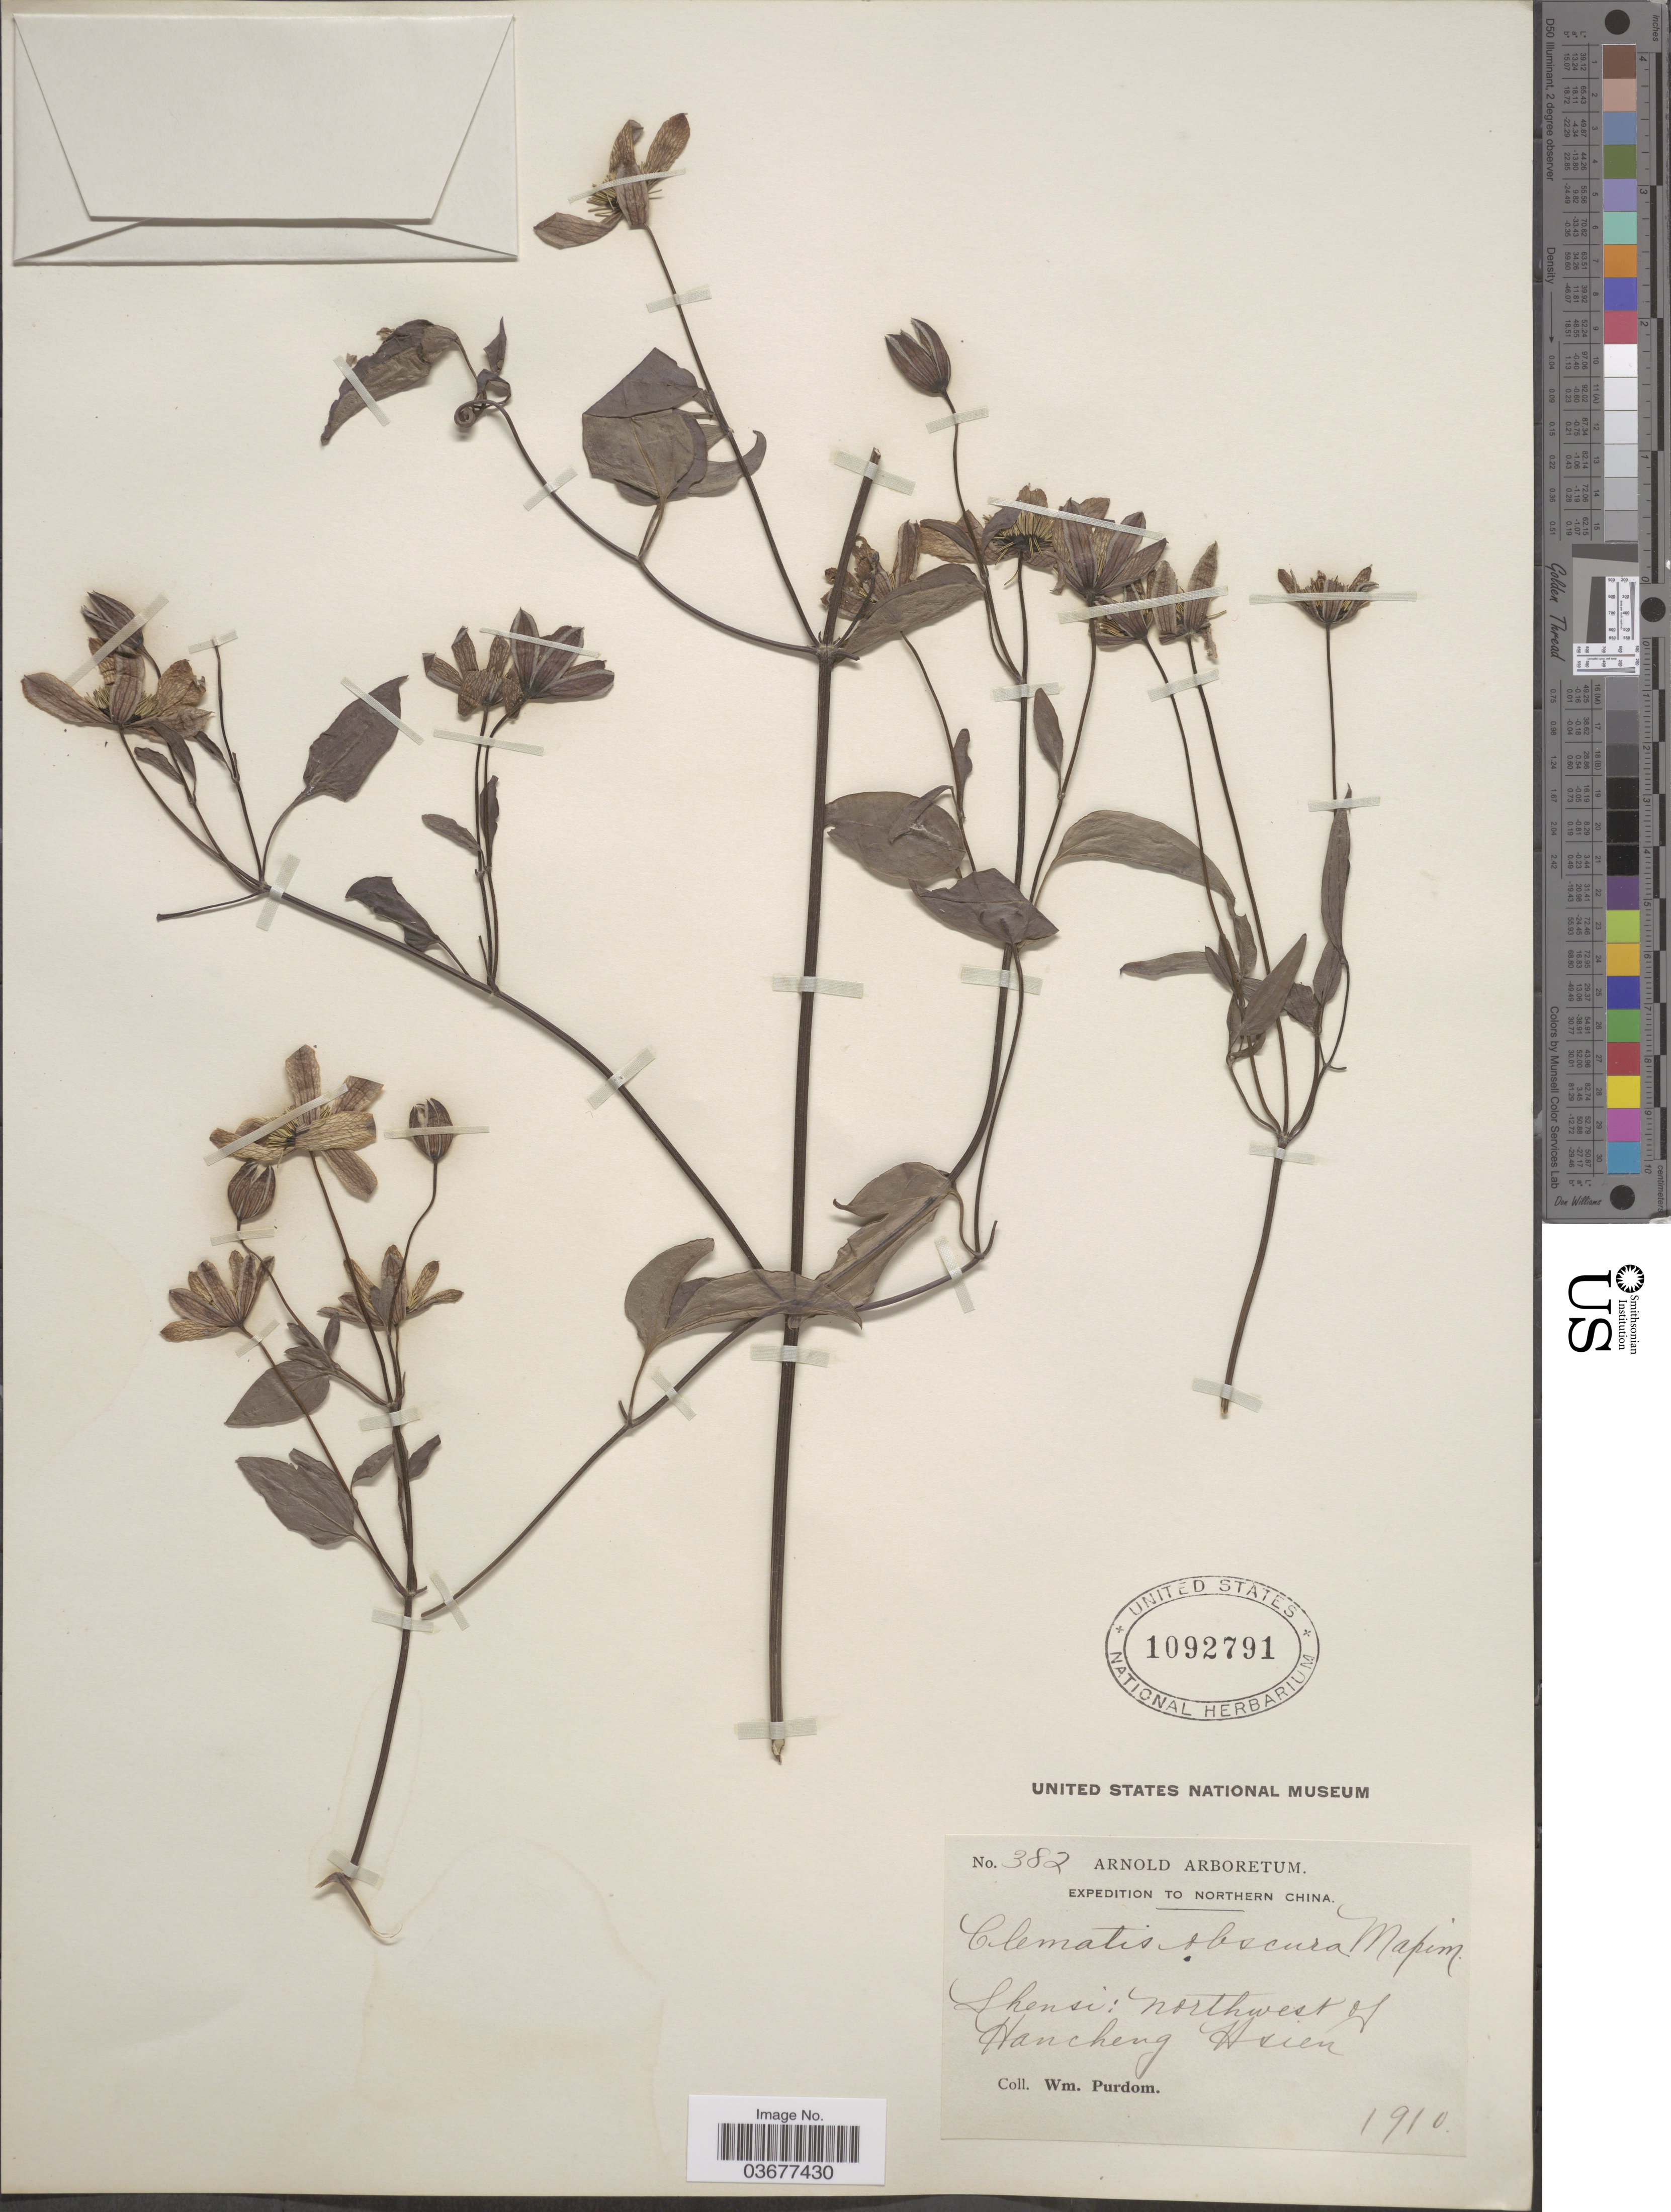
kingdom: Plantae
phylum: Tracheophyta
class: Magnoliopsida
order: Ranunculales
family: Ranunculaceae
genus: Clematis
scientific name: Clematis obscura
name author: Maxim.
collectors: W. Purdom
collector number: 382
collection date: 1910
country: China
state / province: Shaanxi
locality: Northern China. Shensi; northwest of Hancheng Hsien.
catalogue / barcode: US 1092791